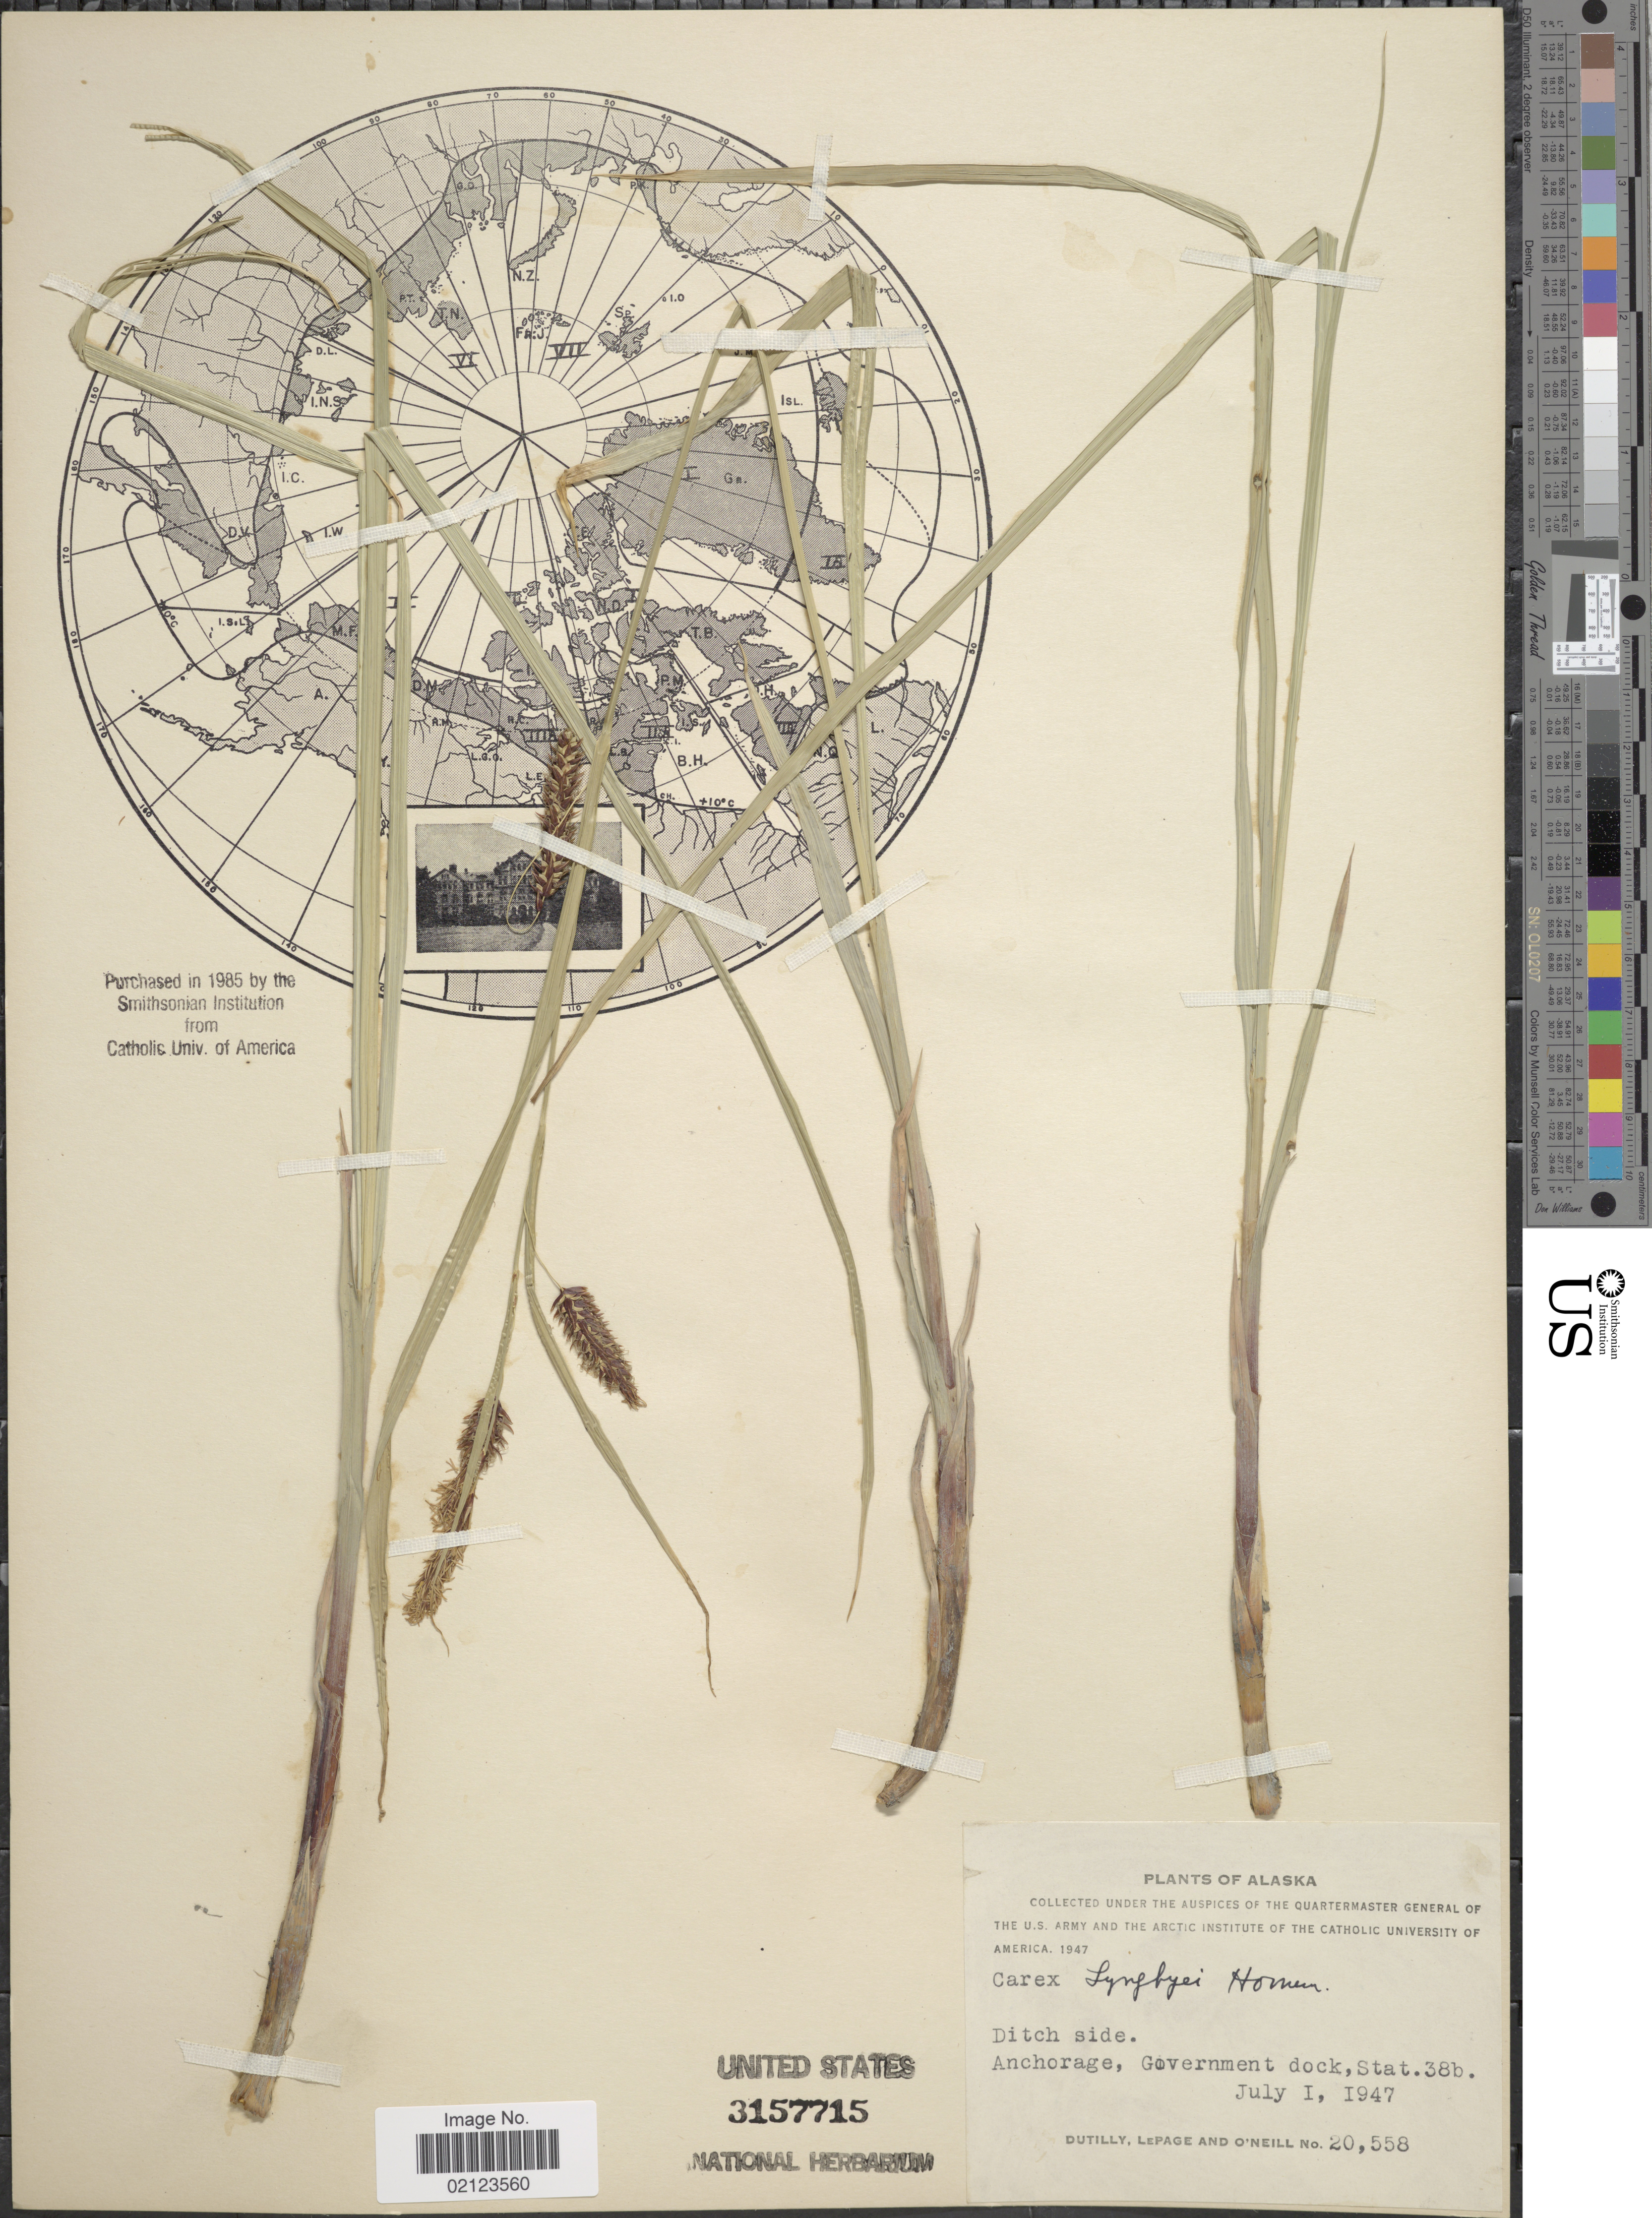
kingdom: Plantae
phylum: Tracheophyta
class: Liliopsida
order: Poales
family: Cyperaceae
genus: Carex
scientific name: Carex lyngbyei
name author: Hornem.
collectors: -. Dutilly, -. LePage & -. O'Neill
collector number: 20558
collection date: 1947-07-01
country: United States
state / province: Alaska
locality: Ditch side. Anchorage, Government dock, Stat. 38b.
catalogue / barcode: US 3157715